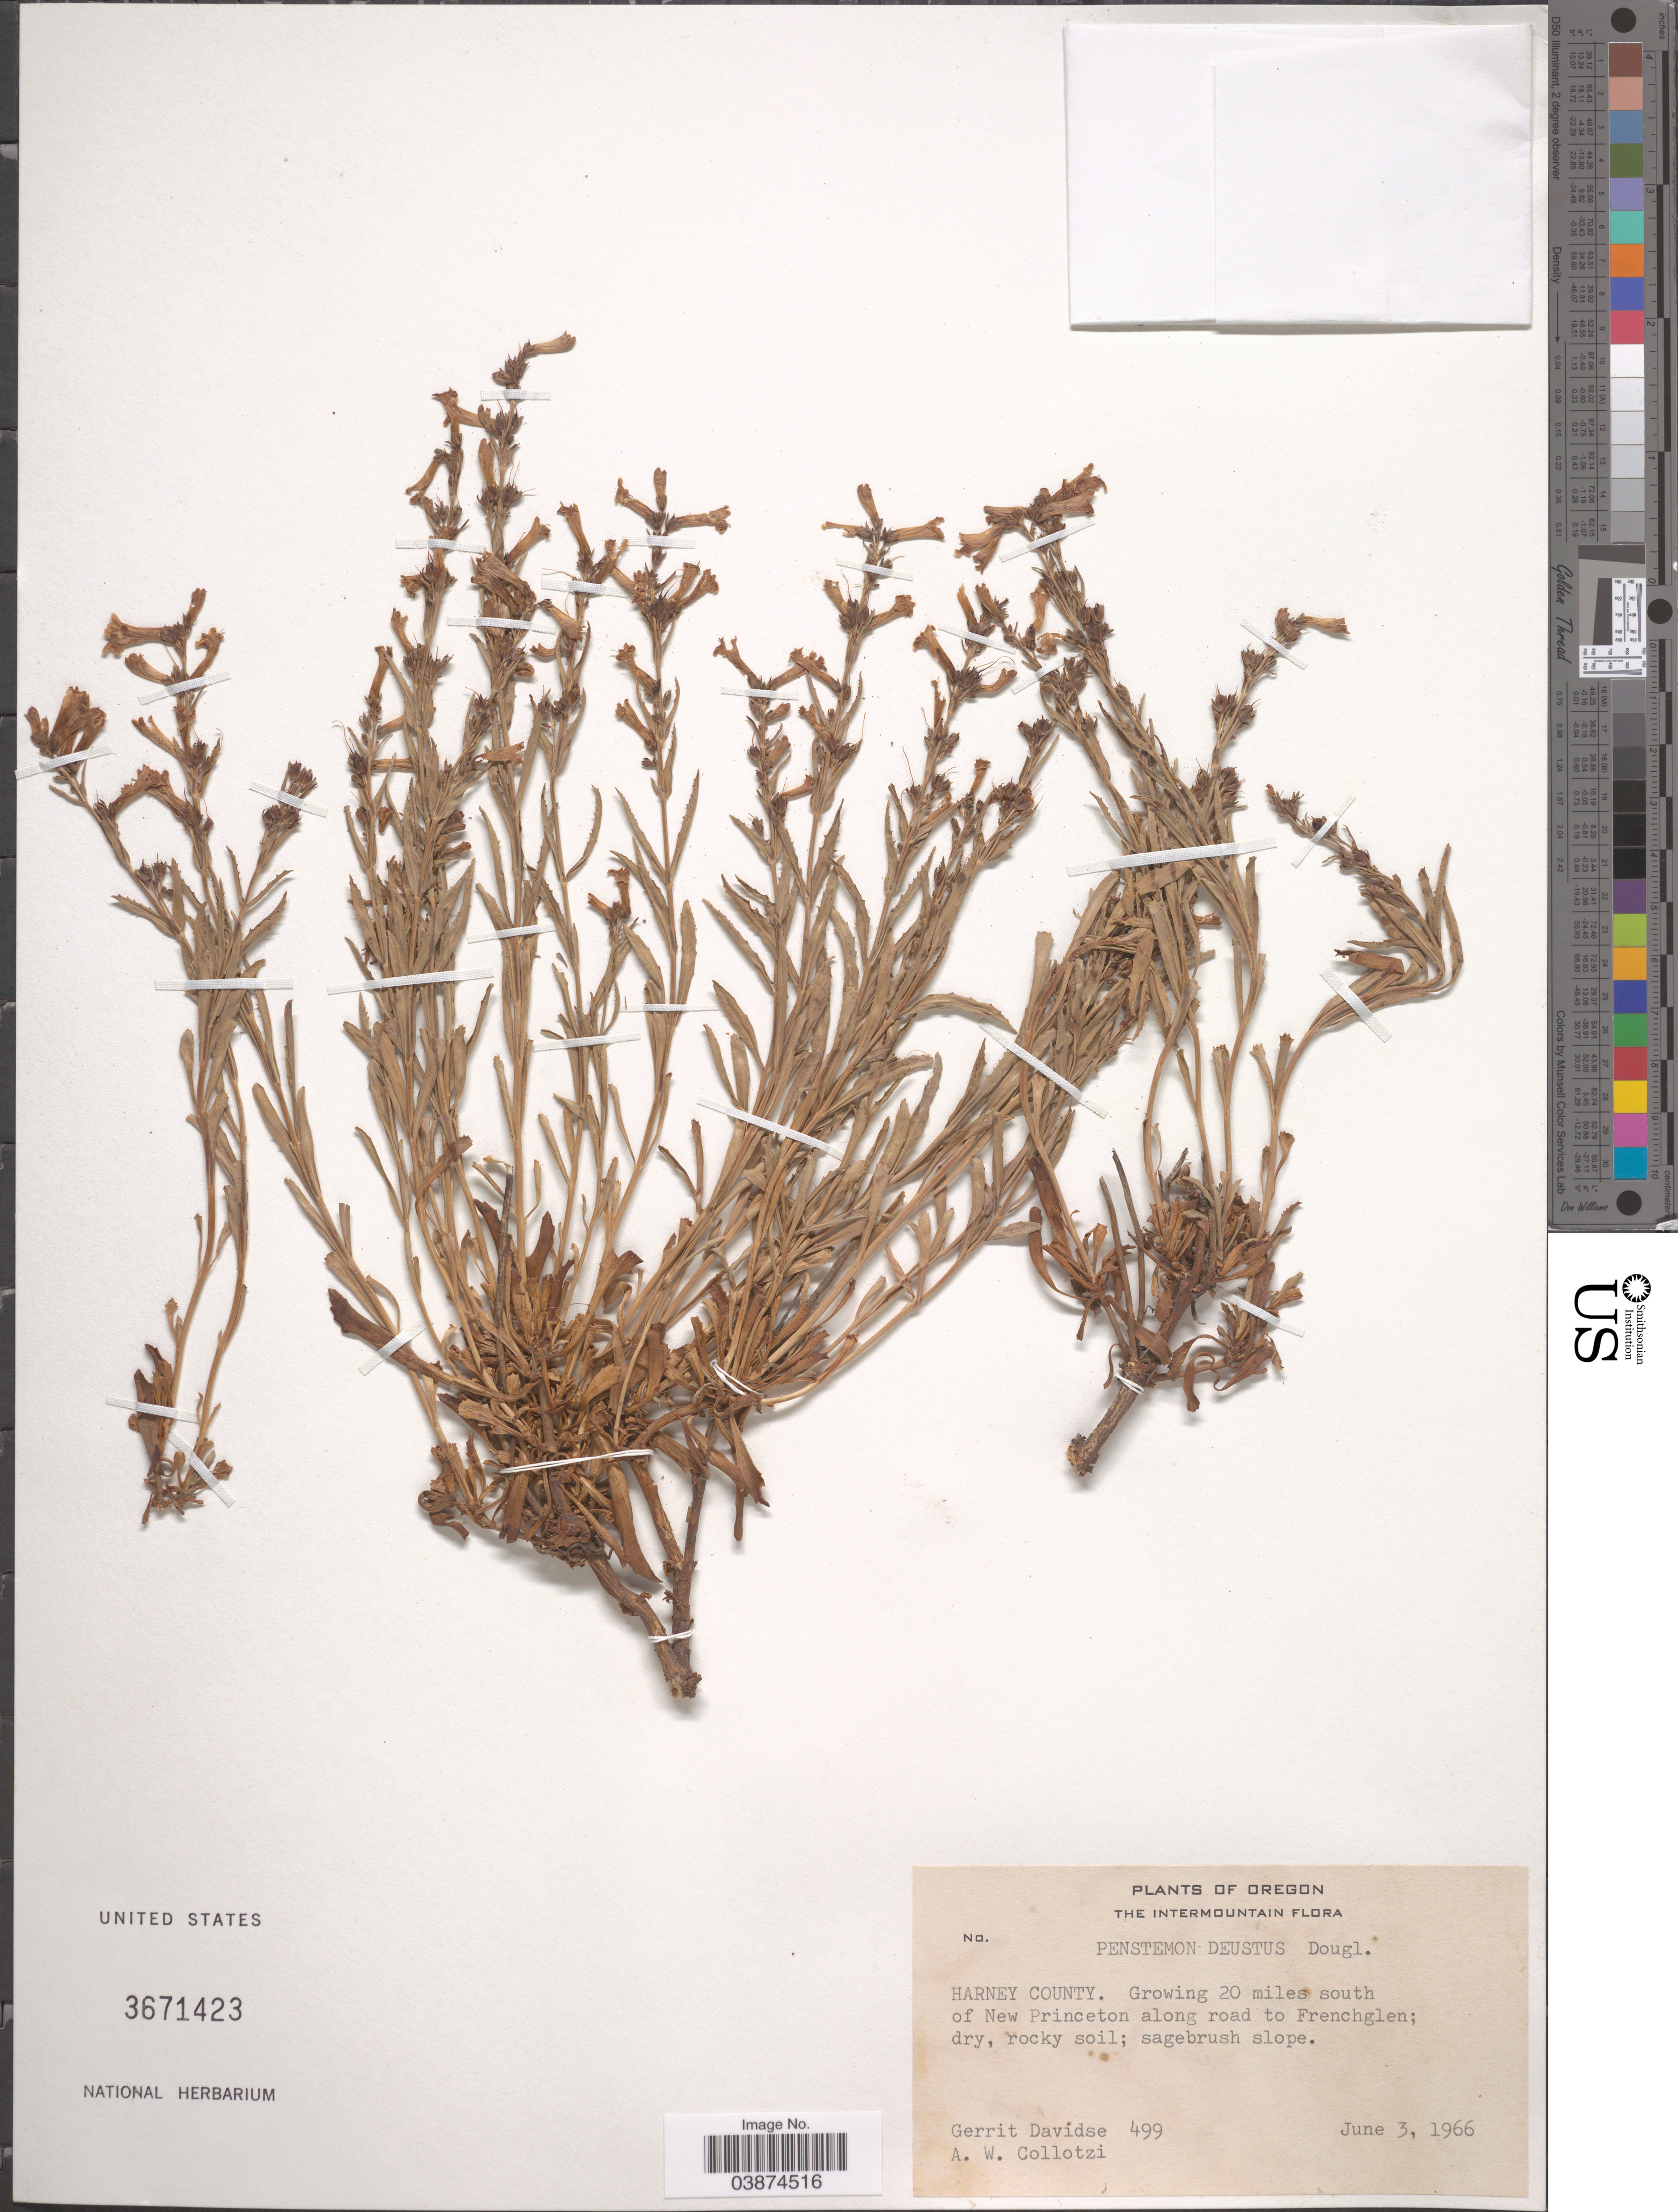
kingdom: Plantae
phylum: Tracheophyta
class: Magnoliopsida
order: Lamiales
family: Plantaginaceae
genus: Penstemon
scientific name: Penstemon deustus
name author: Douglas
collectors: G. Davidse & A. W. Collotzi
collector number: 499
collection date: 1966-06-03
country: United States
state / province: Oregon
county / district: Harney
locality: The Intermountain. Harney County. 20 miles south of New Princeton along road to Frenchglen.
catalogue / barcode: US 3671423